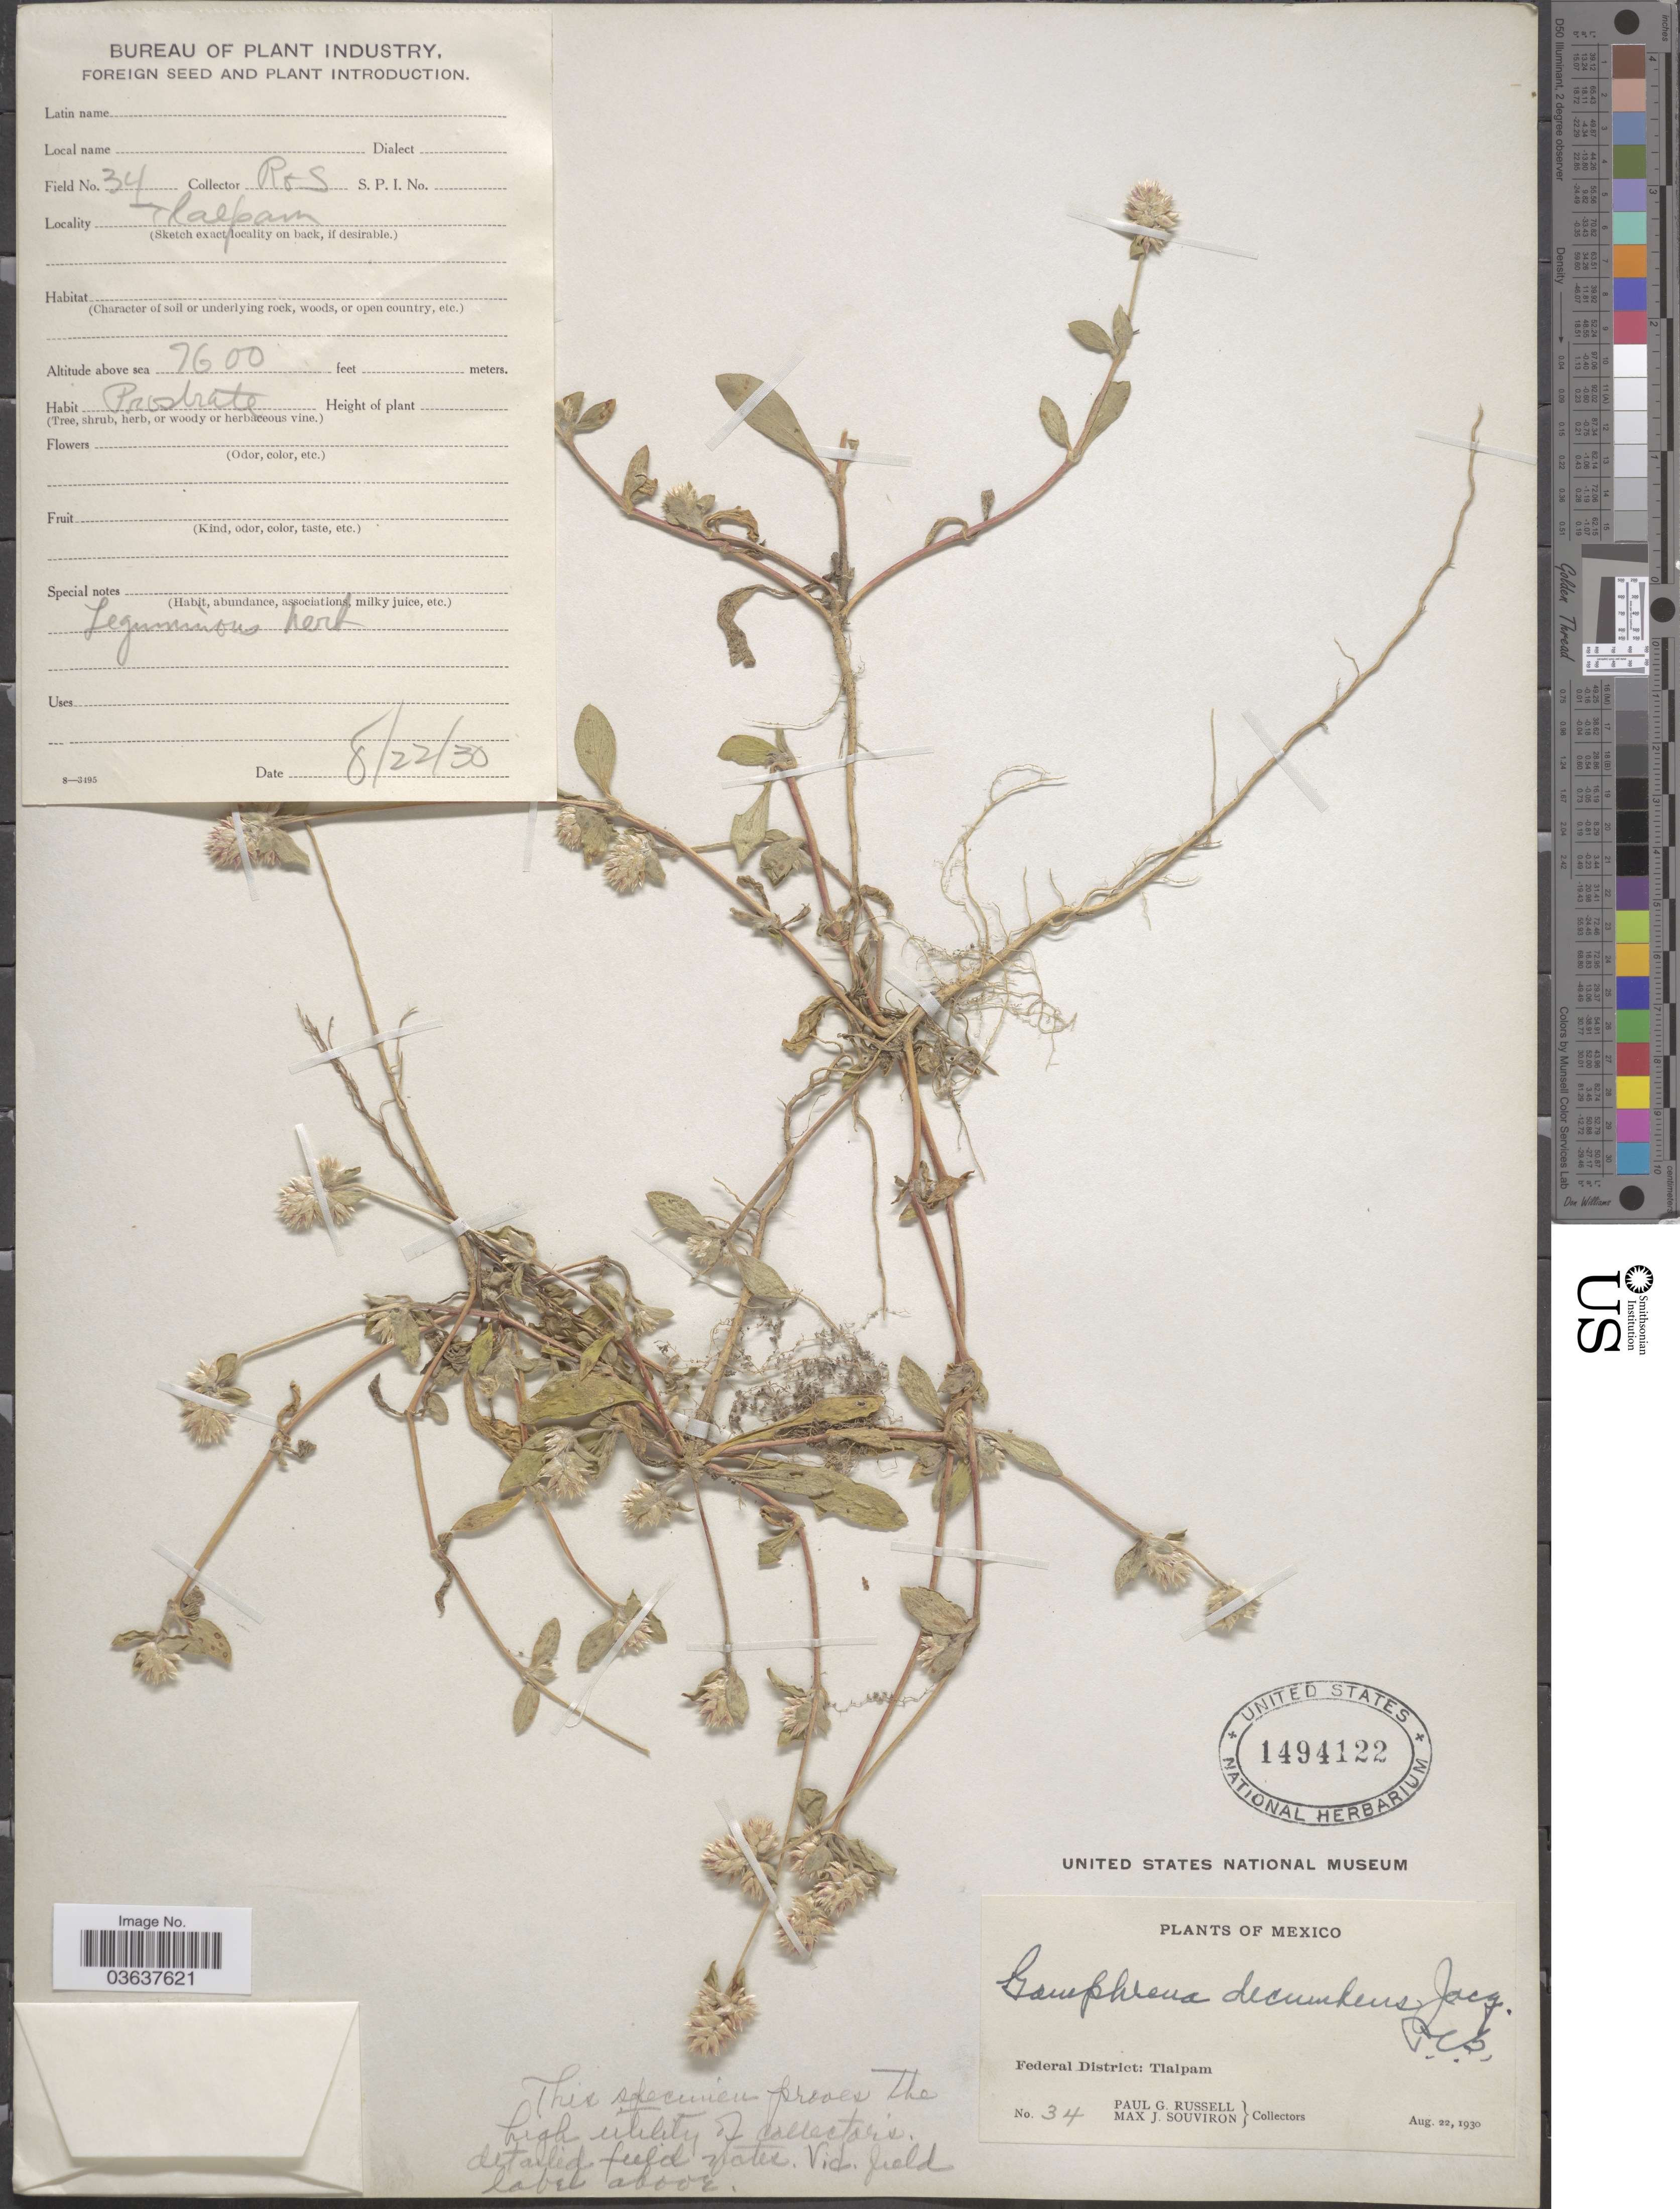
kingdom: Plantae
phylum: Tracheophyta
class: Magnoliopsida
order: Caryophyllales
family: Amaranthaceae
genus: Gomphrena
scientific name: Gomphrena decumbens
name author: Jacq.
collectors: P. G. Russell & M. J. Souviron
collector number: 34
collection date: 1930-08-22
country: Mexico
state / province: Distrito Federal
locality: Federal District: Tlalpam.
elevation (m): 2316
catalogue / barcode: US 1494122